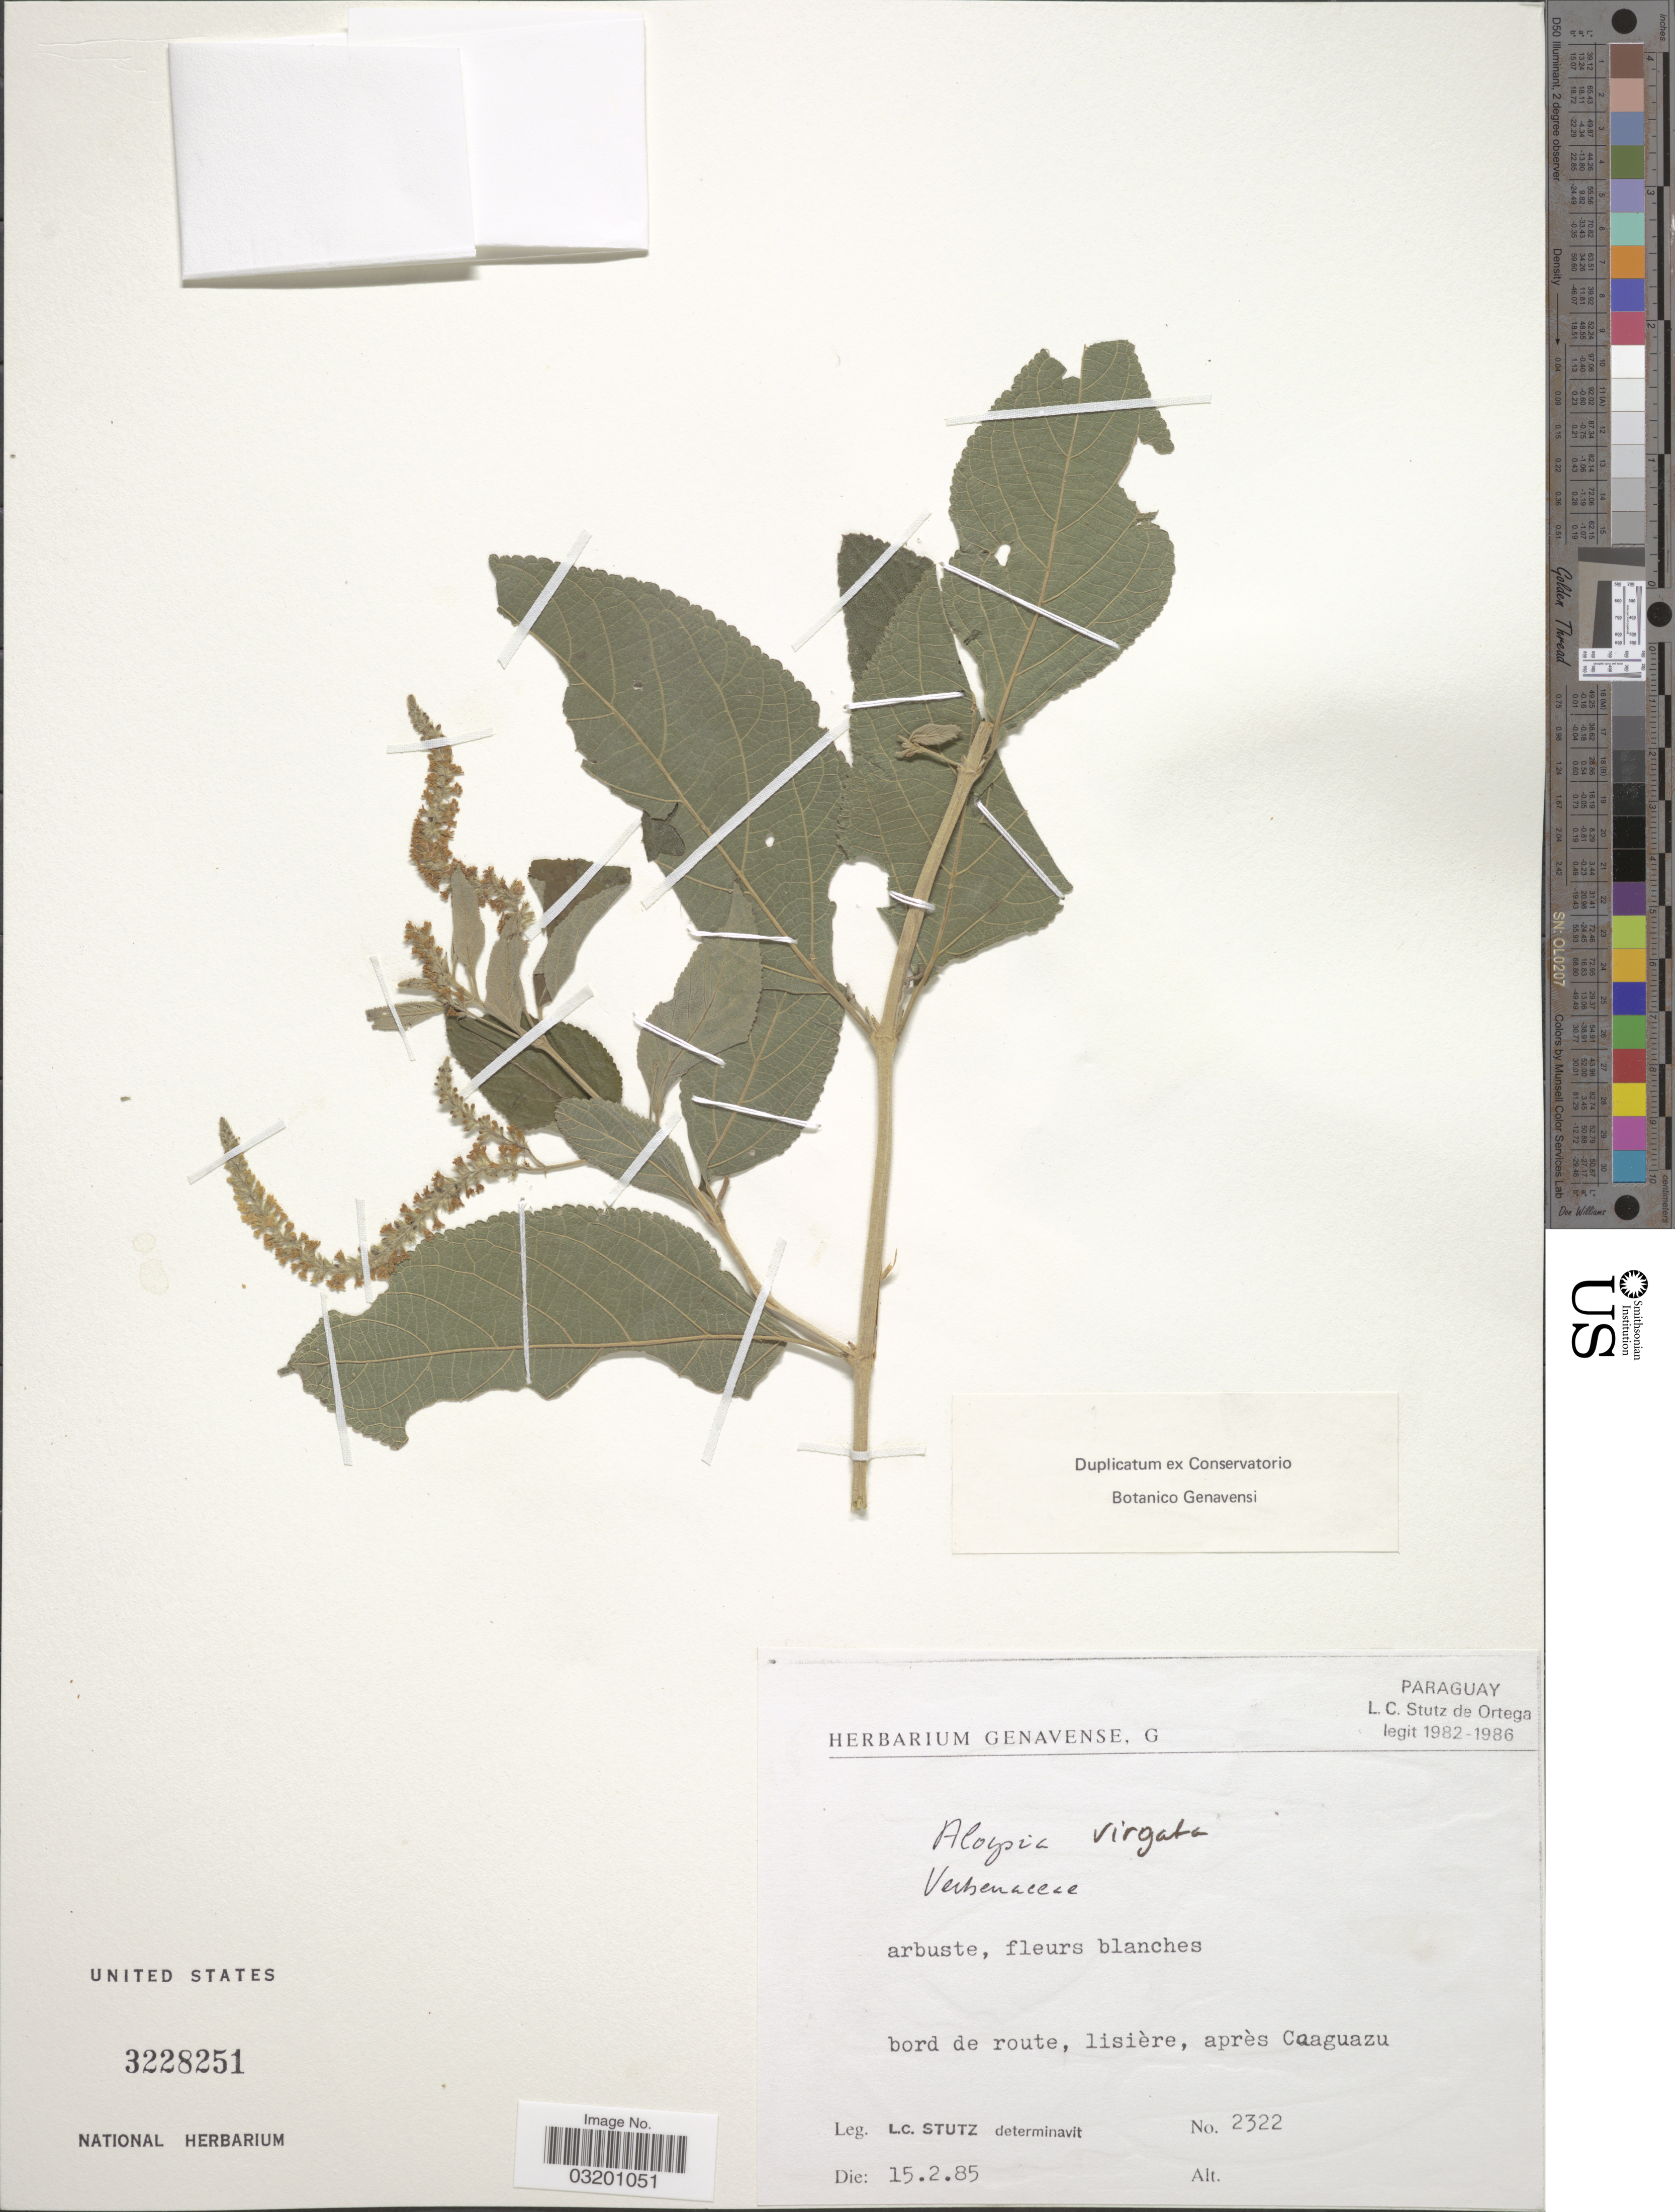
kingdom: Plantae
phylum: Tracheophyta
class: Magnoliopsida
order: Lamiales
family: Verbenaceae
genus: Aloysia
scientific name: Aloysia virgata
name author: (Ruiz & Pav.) Juss.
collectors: L. C. Stutz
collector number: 2322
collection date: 1985-02-15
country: Paraguay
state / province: Caaguazu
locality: Bord de route, lisière, après Caaguazu.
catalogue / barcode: US 3228251